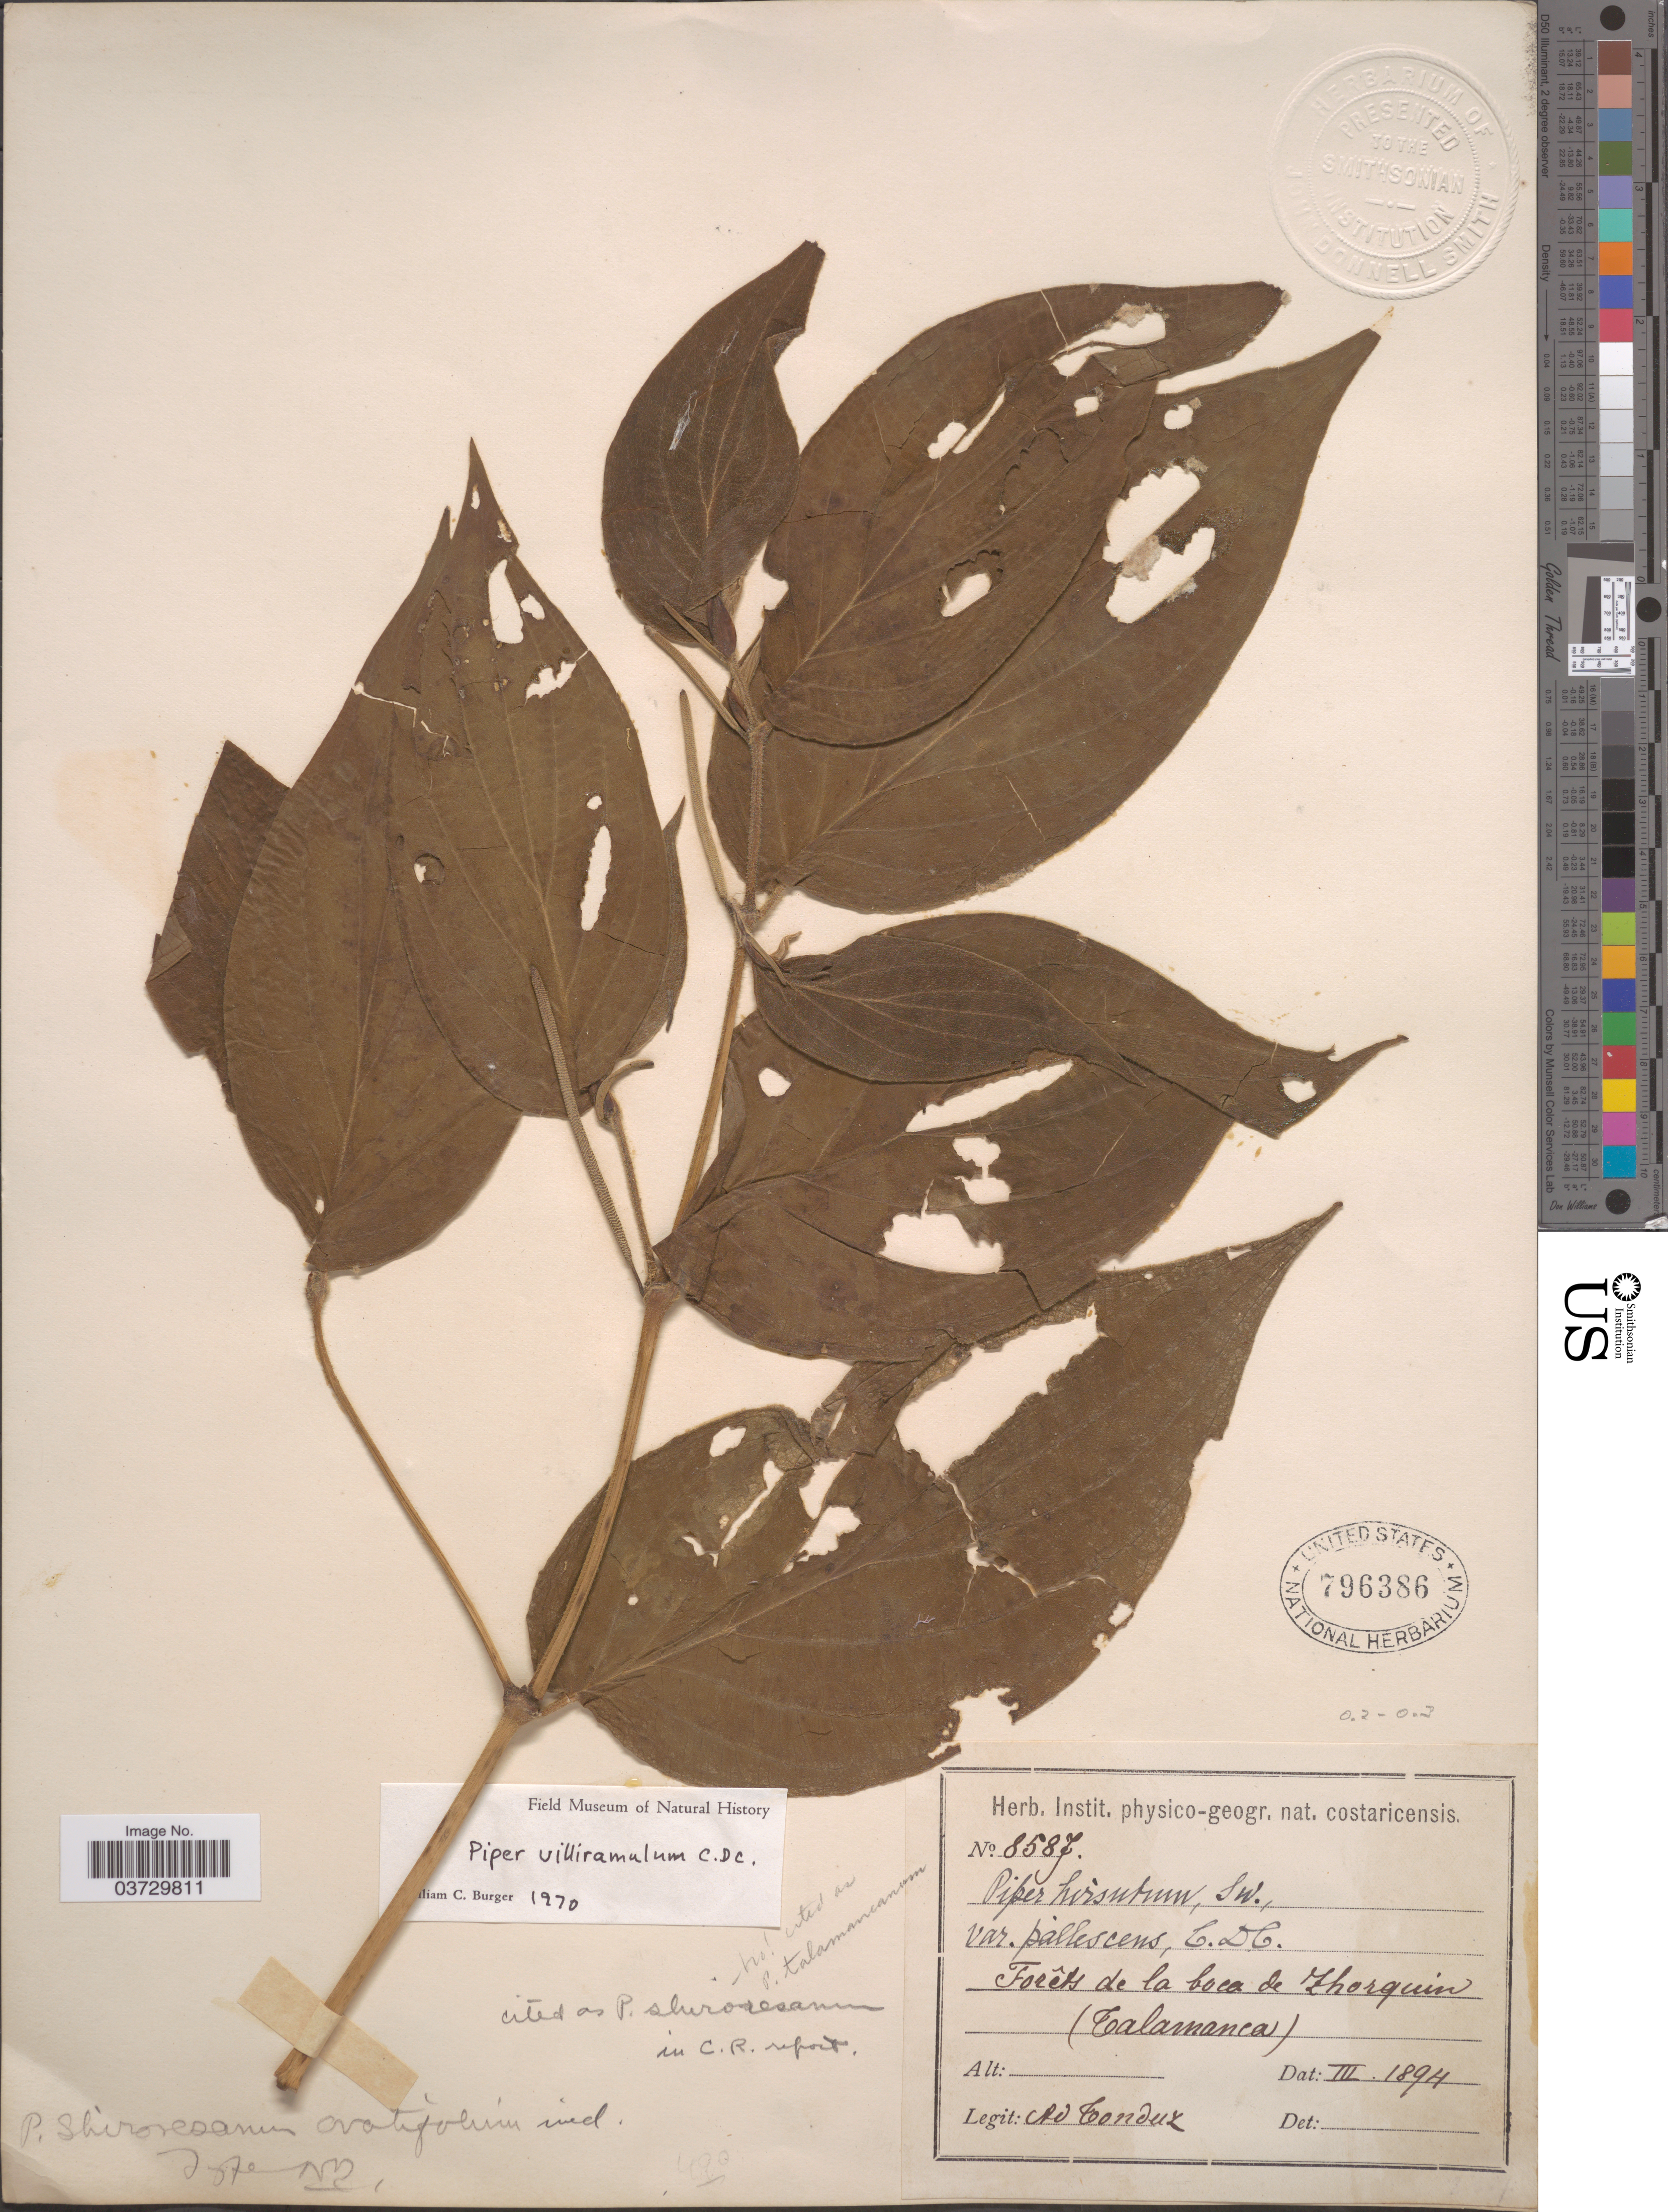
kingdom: Plantae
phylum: Tracheophyta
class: Magnoliopsida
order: Piperales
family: Piperaceae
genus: Piper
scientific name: Piper villiramulum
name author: C. DC.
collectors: A. Tonduz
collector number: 8587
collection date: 1894-03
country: Costa Rica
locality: Forêts de la boca de Zhorquin (Talamanca).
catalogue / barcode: US 796386